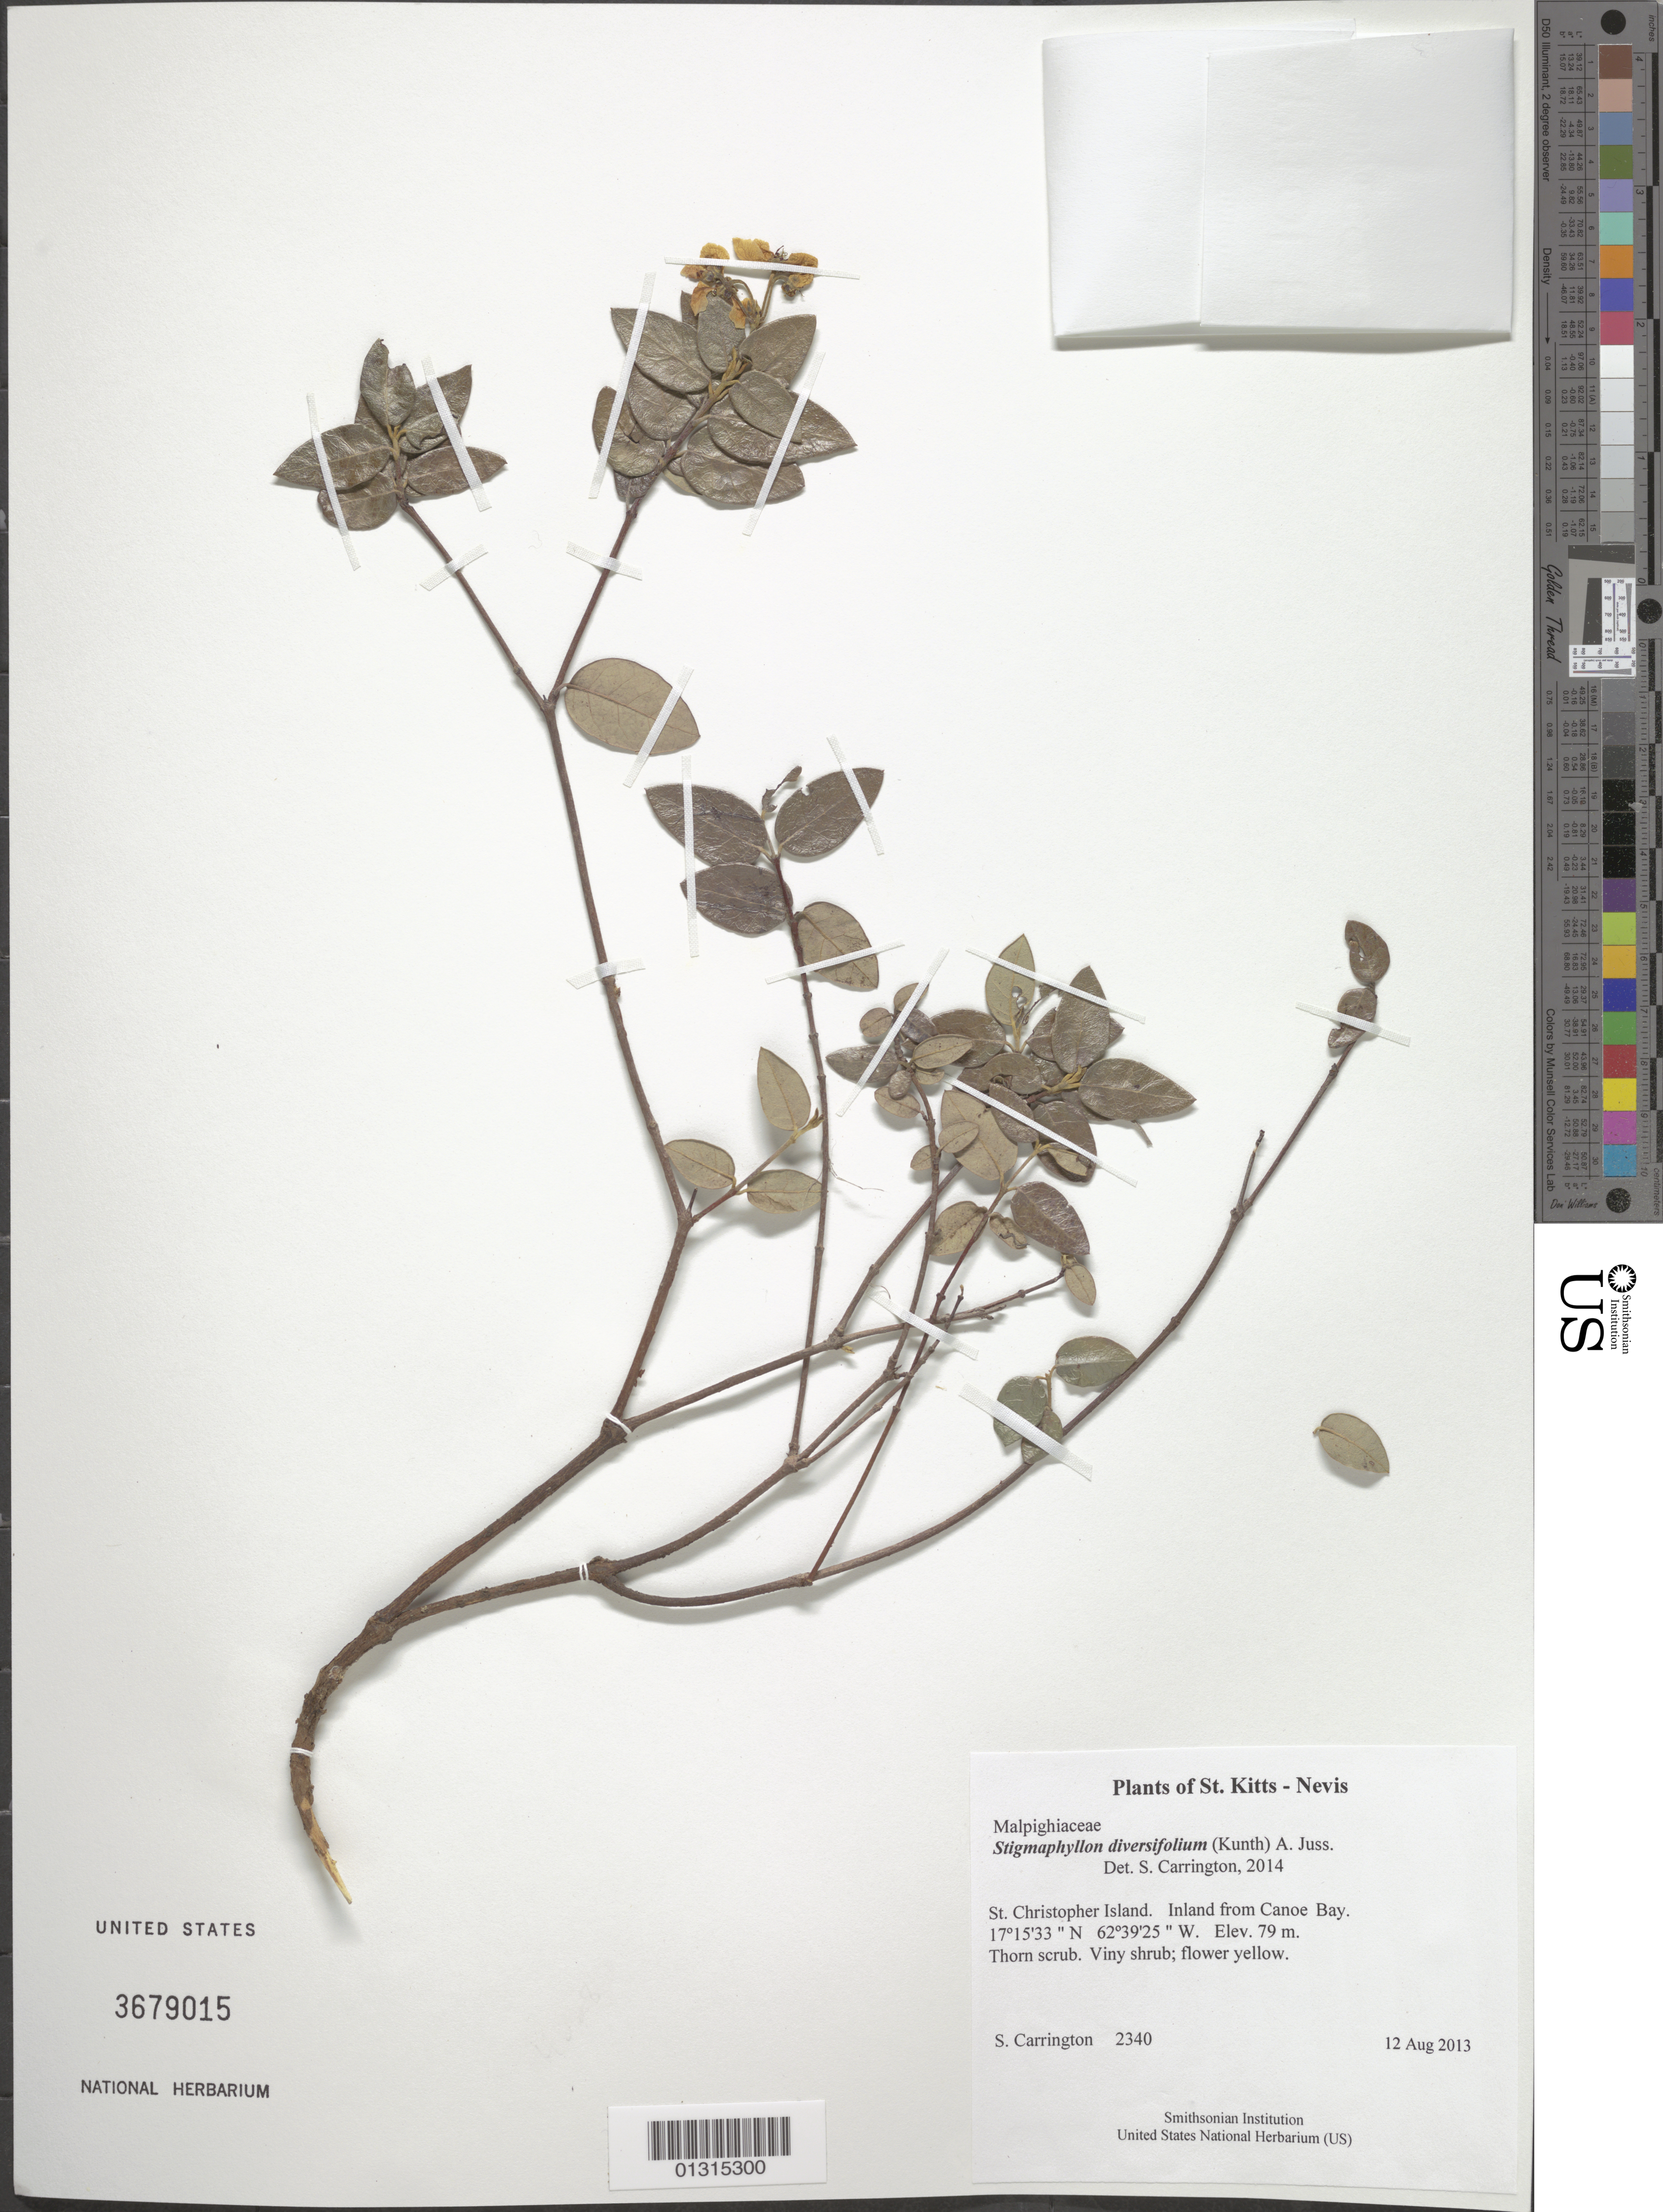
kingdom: Plantae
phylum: Tracheophyta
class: Magnoliopsida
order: Malpighiales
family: Malpighiaceae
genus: Stigmaphyllon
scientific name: Stigmaphyllon diversifolium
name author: (Kunth) A. Juss.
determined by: Carrington, C. M. S.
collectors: C. M. S. Carrington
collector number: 2340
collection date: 2013-08-12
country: St. Christopher-Nevis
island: St. Christopher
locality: Inland from Canoe Bay.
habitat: Thorn scrub.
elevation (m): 79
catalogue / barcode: US 3679015